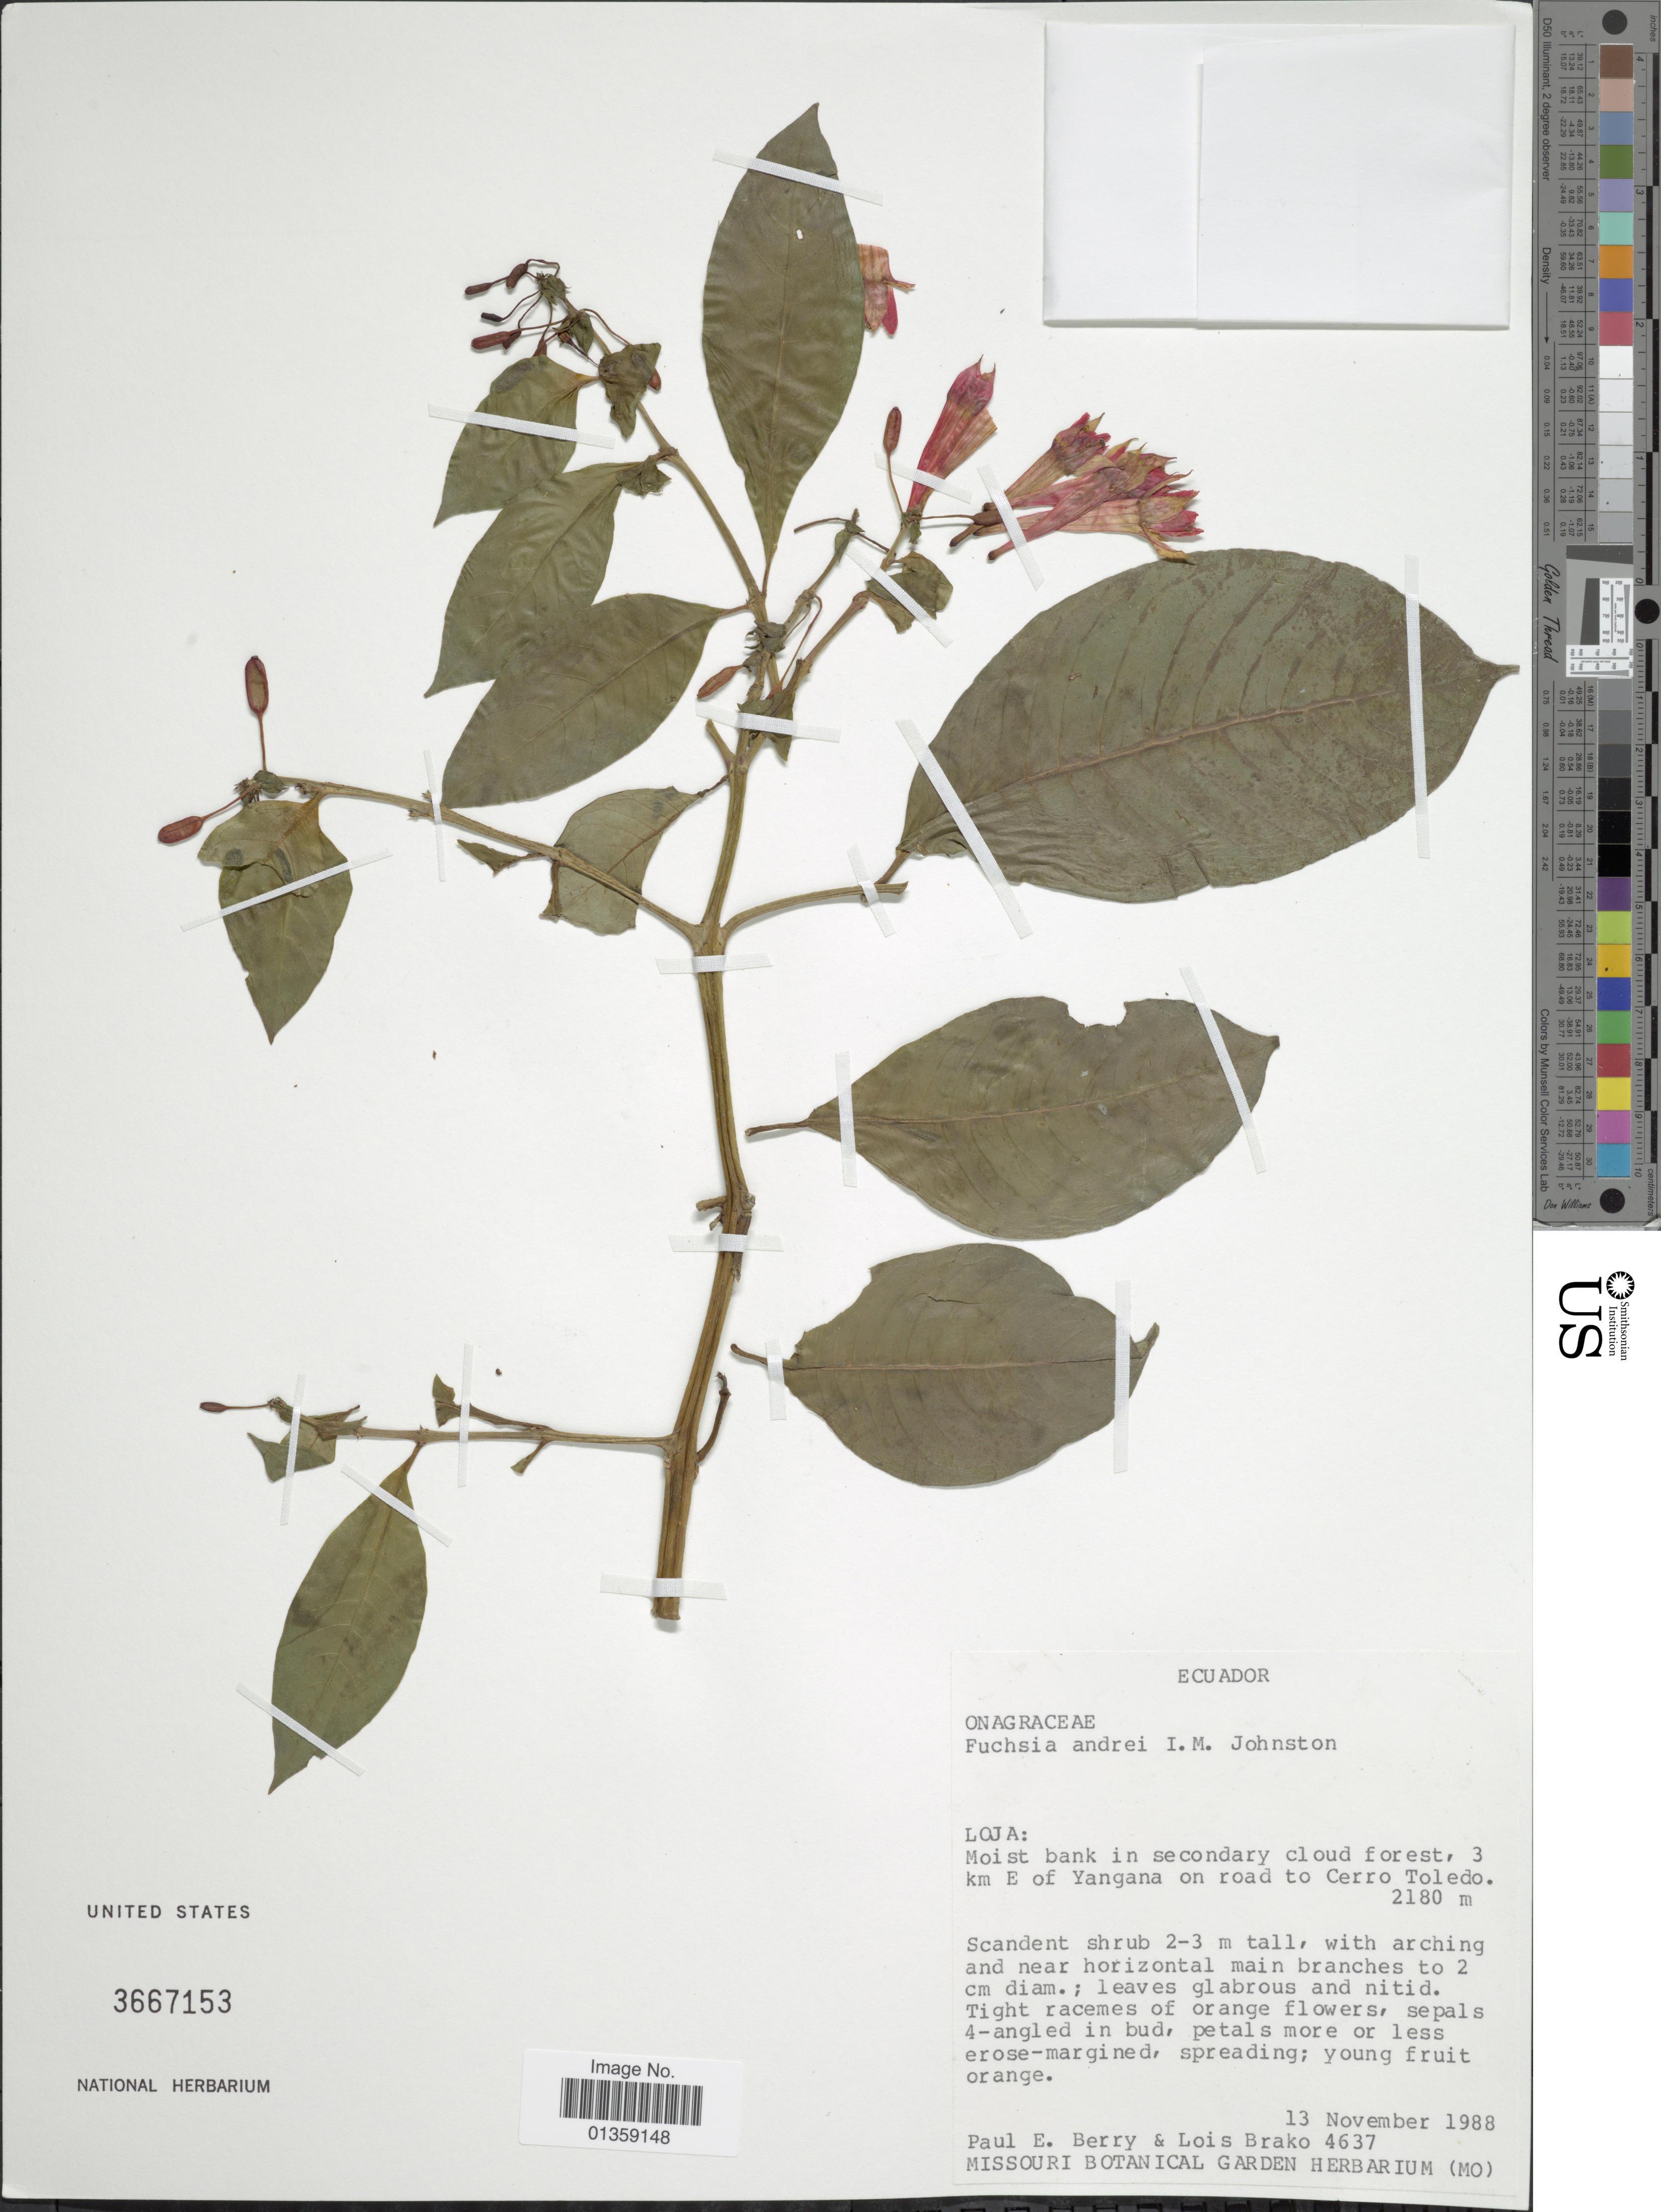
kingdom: Plantae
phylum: Tracheophyta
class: Magnoliopsida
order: Myrtales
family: Onagraceae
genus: Fuchsia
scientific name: Fuchsia andrei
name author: I.M. Johnst.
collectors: P. E. Berry & L. Brako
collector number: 4637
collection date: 1988-11-13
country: Ecuador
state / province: Loja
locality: Moist bank in secondary cloud forest, 3 km E of Yangana on road to Cerro Toledo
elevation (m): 2180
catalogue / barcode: US 3667153